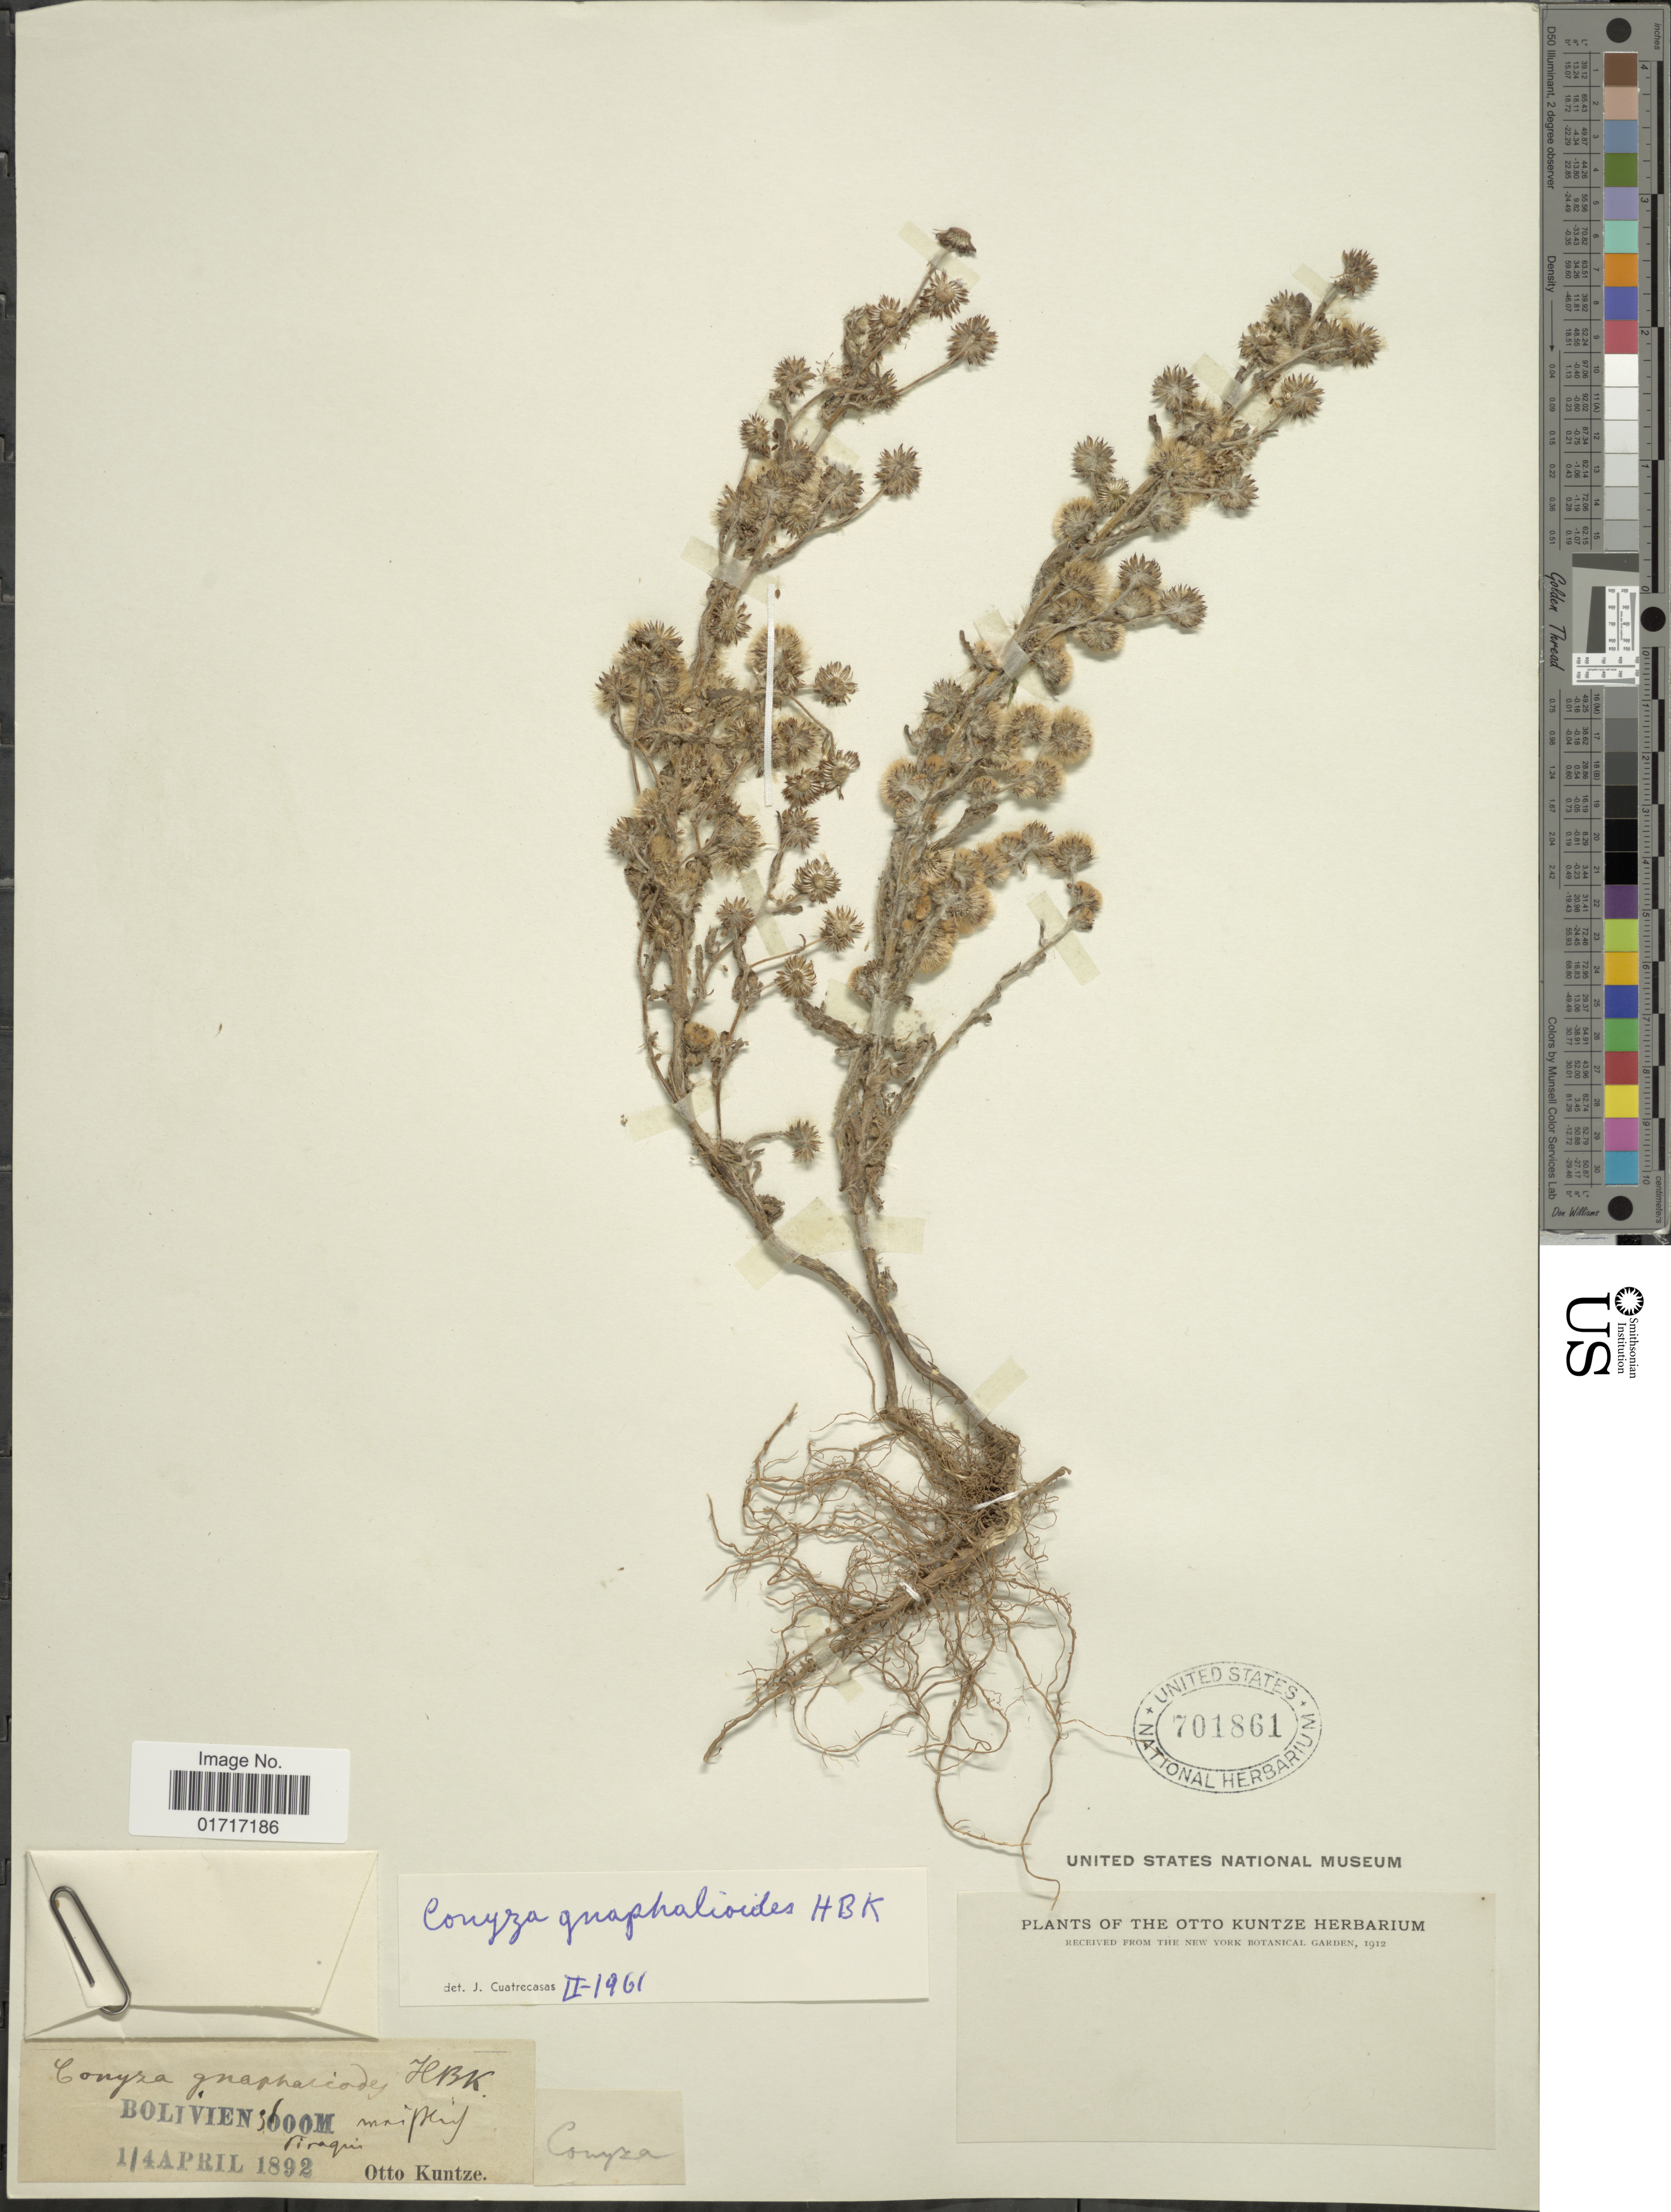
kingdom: Plantae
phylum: Tracheophyta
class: Magnoliopsida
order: Asterales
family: Asteraceae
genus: Conyza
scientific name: Conyza gnaphalioides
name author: Kunth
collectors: C.E.O. Kuntze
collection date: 1892-04-01/1892-04-04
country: Bolivia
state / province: Cochabamba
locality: Tiraque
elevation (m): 3600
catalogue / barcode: US 701861